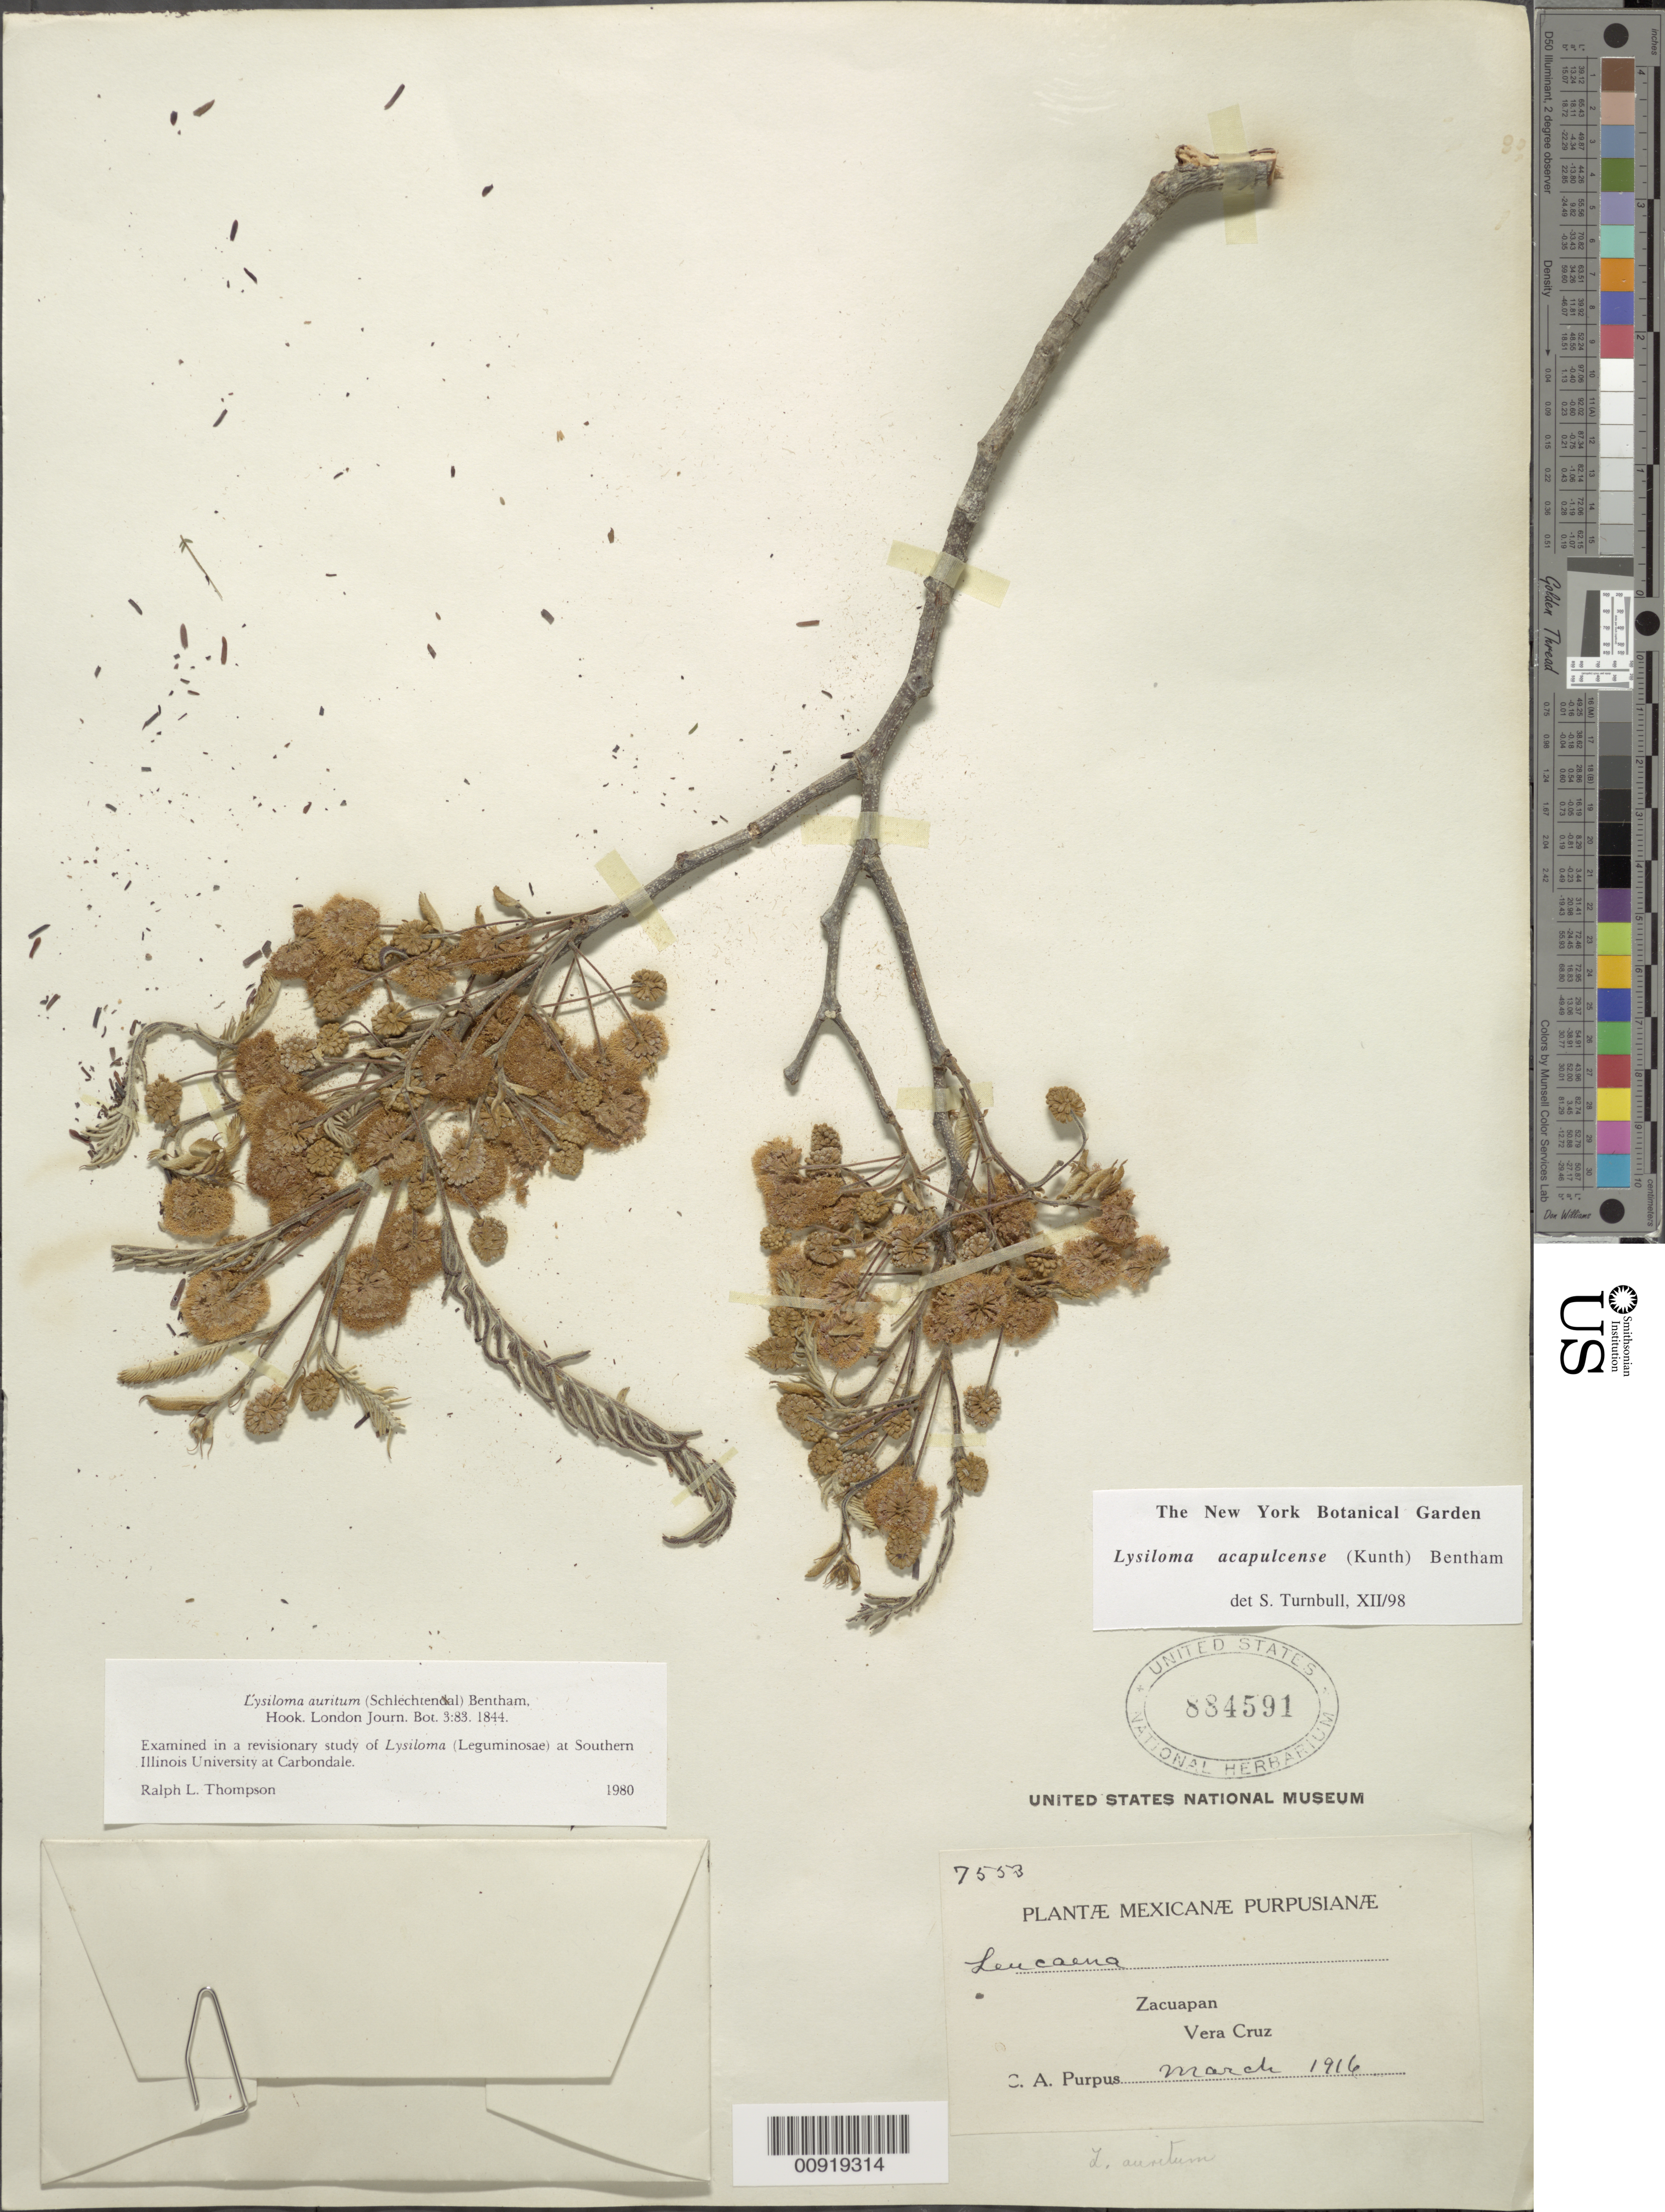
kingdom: Plantae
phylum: Tracheophyta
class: Magnoliopsida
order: Fabales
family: Fabaceae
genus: Lysiloma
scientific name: Lysiloma acapulcense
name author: (Kunth) Benth.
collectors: C. A. Purpus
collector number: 7553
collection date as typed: Mar 1916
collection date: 1916-03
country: Mexico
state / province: Veracruz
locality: Zacuapan, Veracruz.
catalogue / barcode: US 884591